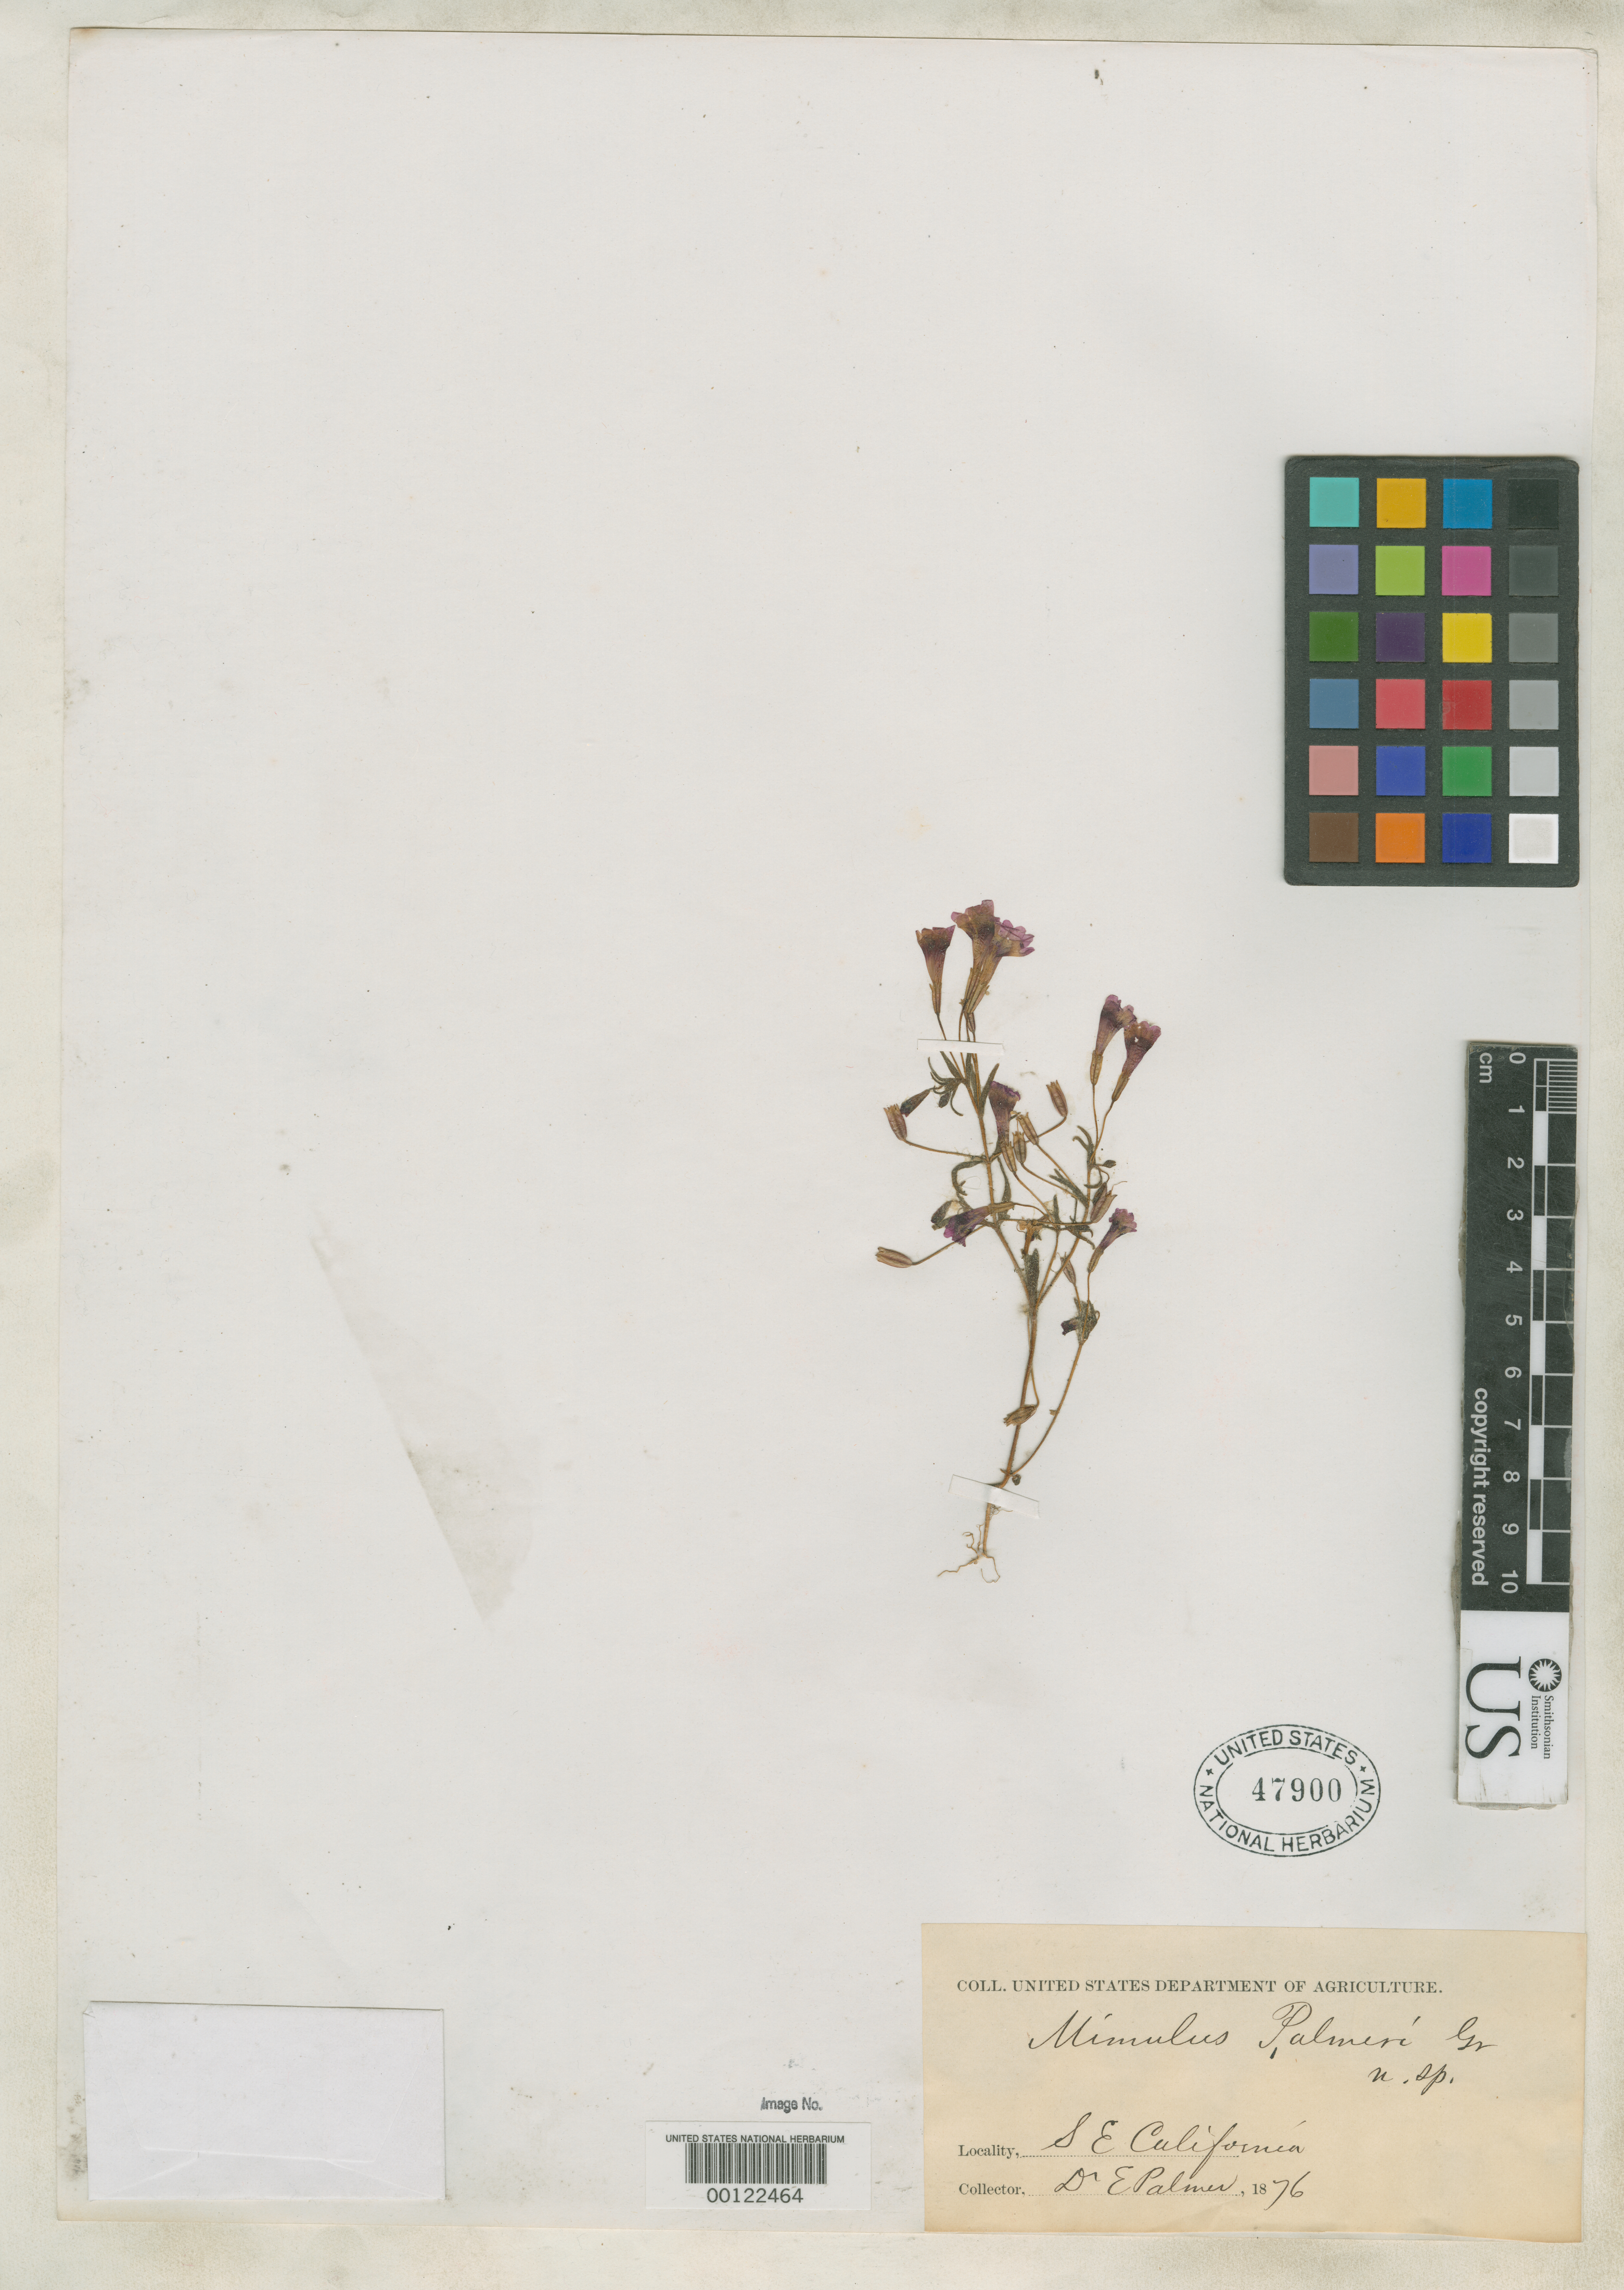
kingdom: Plantae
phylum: Tracheophyta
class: Magnoliopsida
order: Lamiales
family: Phrymaceae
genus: Mimulus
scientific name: Mimulus palmeri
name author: A. Gray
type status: Type Collection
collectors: E. Palmer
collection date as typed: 1876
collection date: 1876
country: United States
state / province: California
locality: SE California.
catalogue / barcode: US 47900